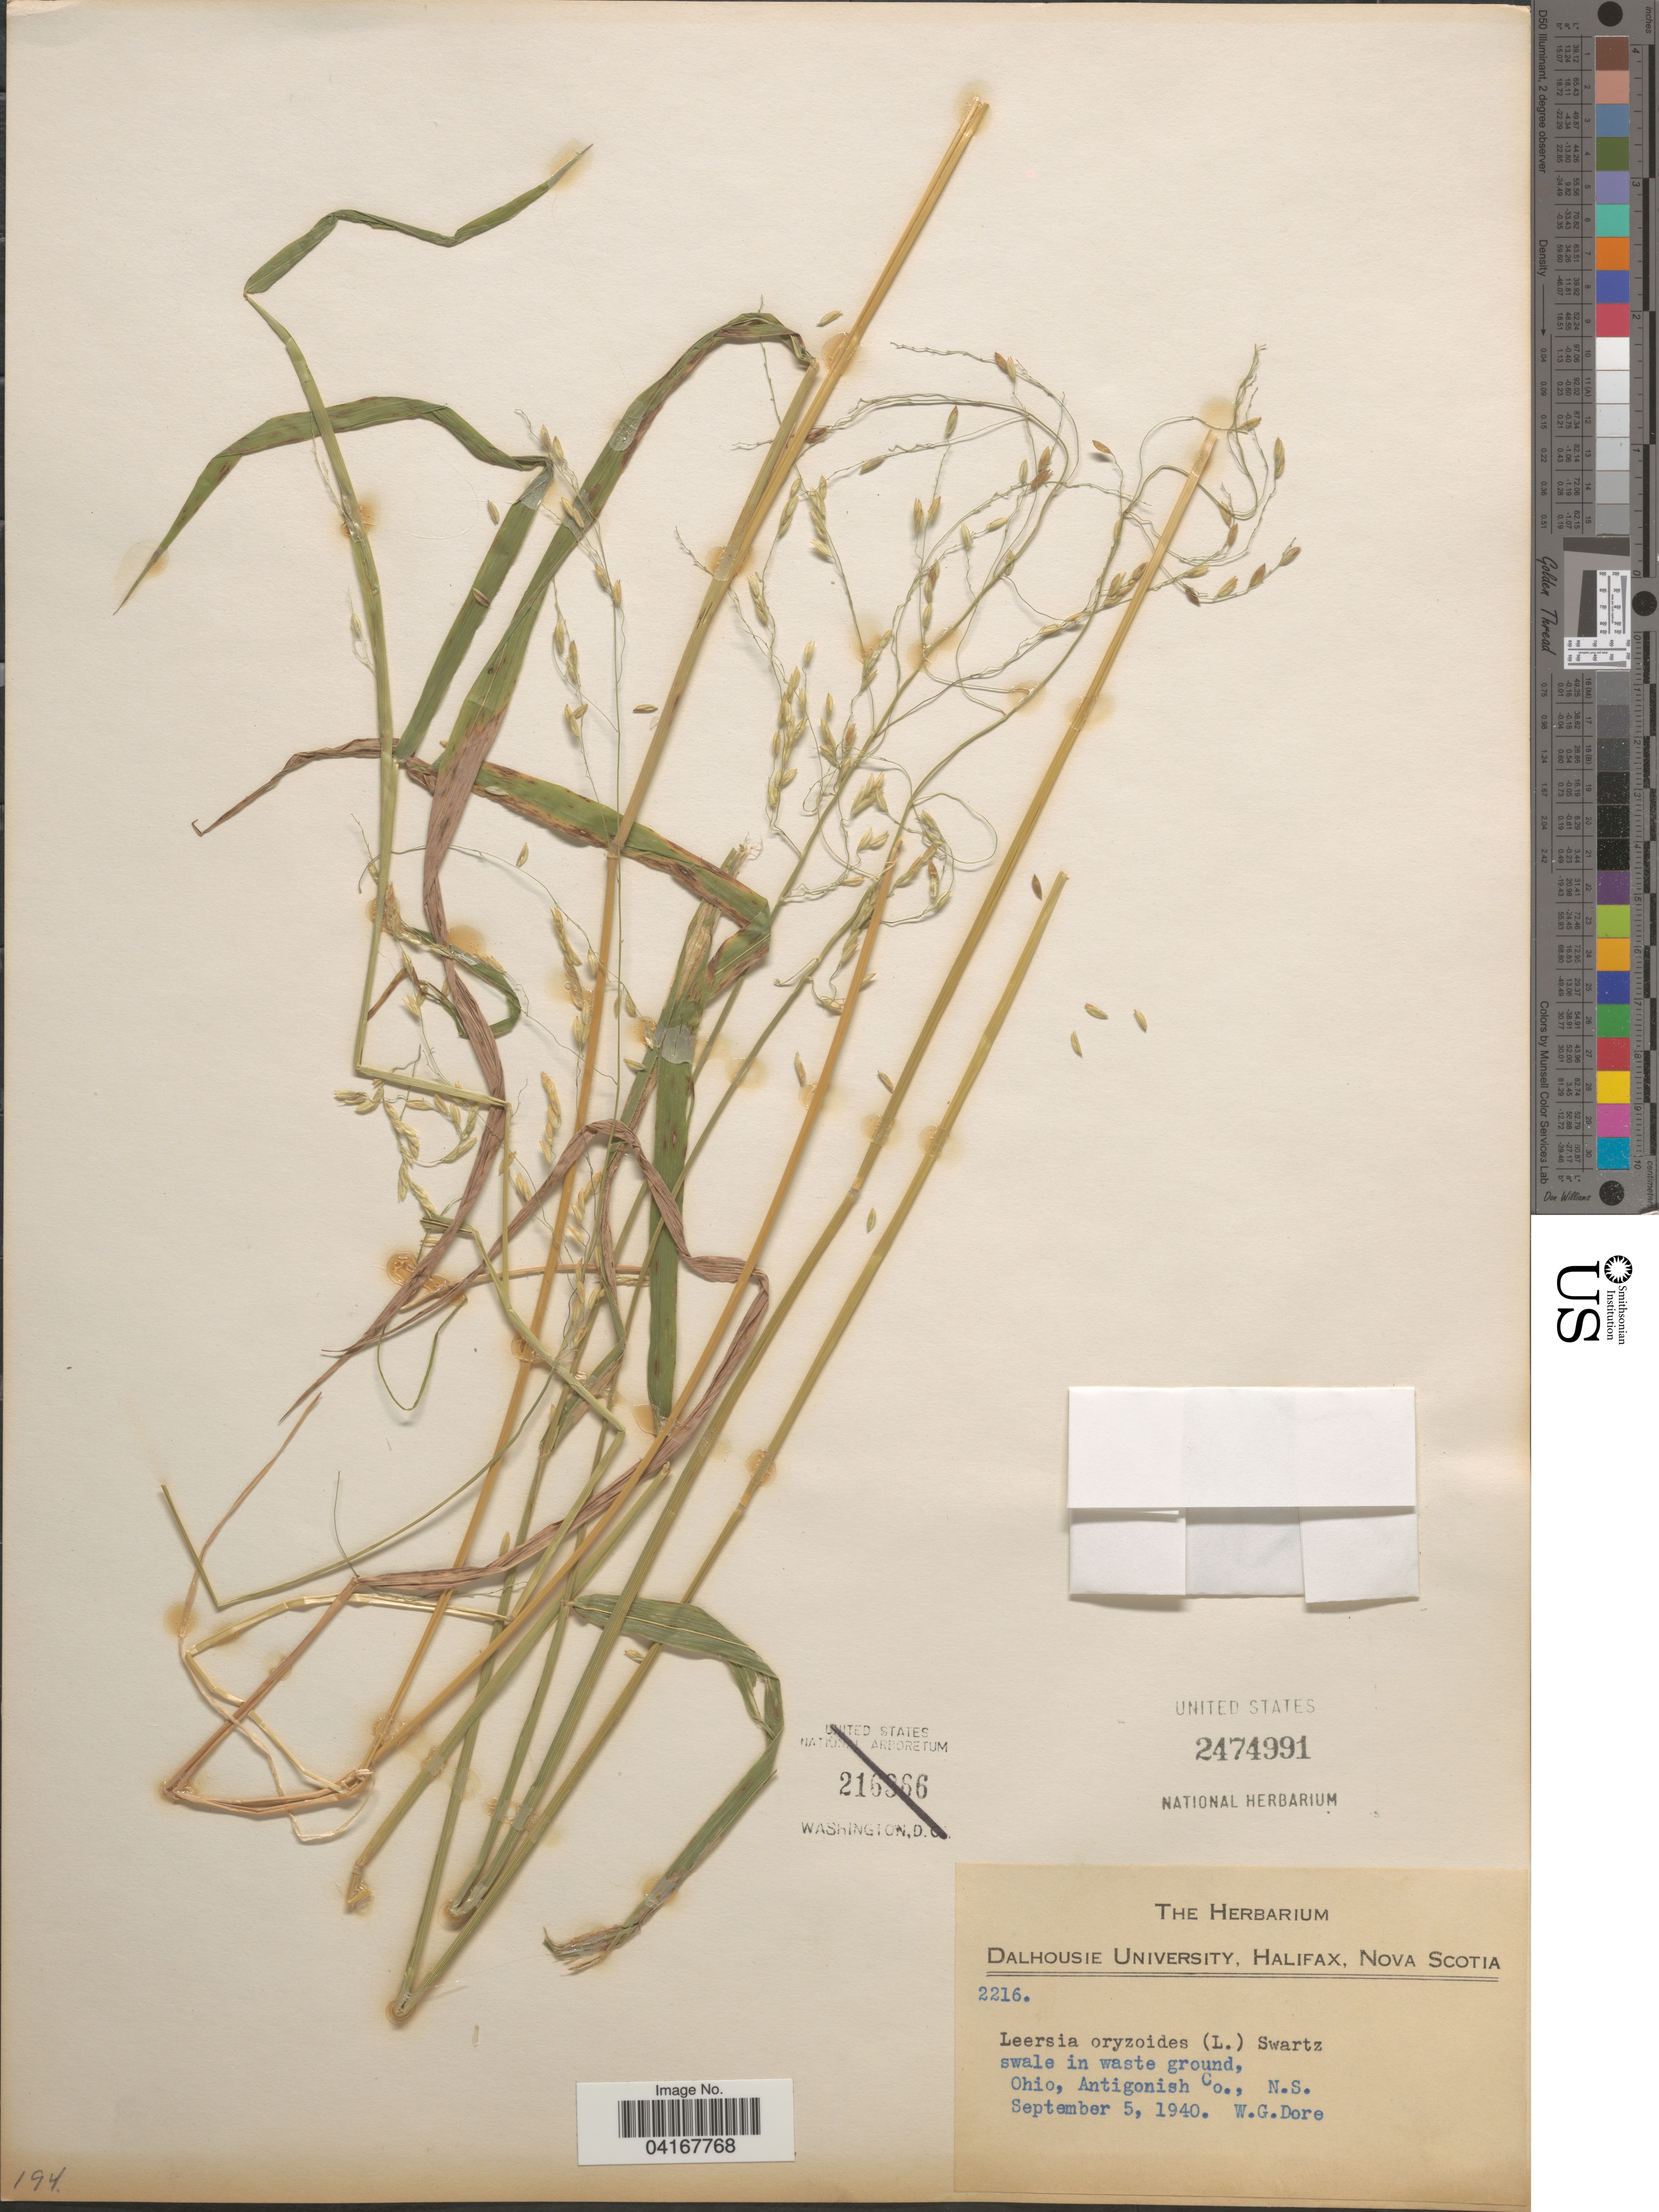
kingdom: Plantae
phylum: Tracheophyta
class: Liliopsida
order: Poales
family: Poaceae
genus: Leersia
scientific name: Leersia oryzoides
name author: (L.) Sw.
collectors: W. Dore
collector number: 2216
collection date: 1940-09-05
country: Canada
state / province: Nova Scotia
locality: Ohio, Antigonish Co.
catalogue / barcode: US 2474991